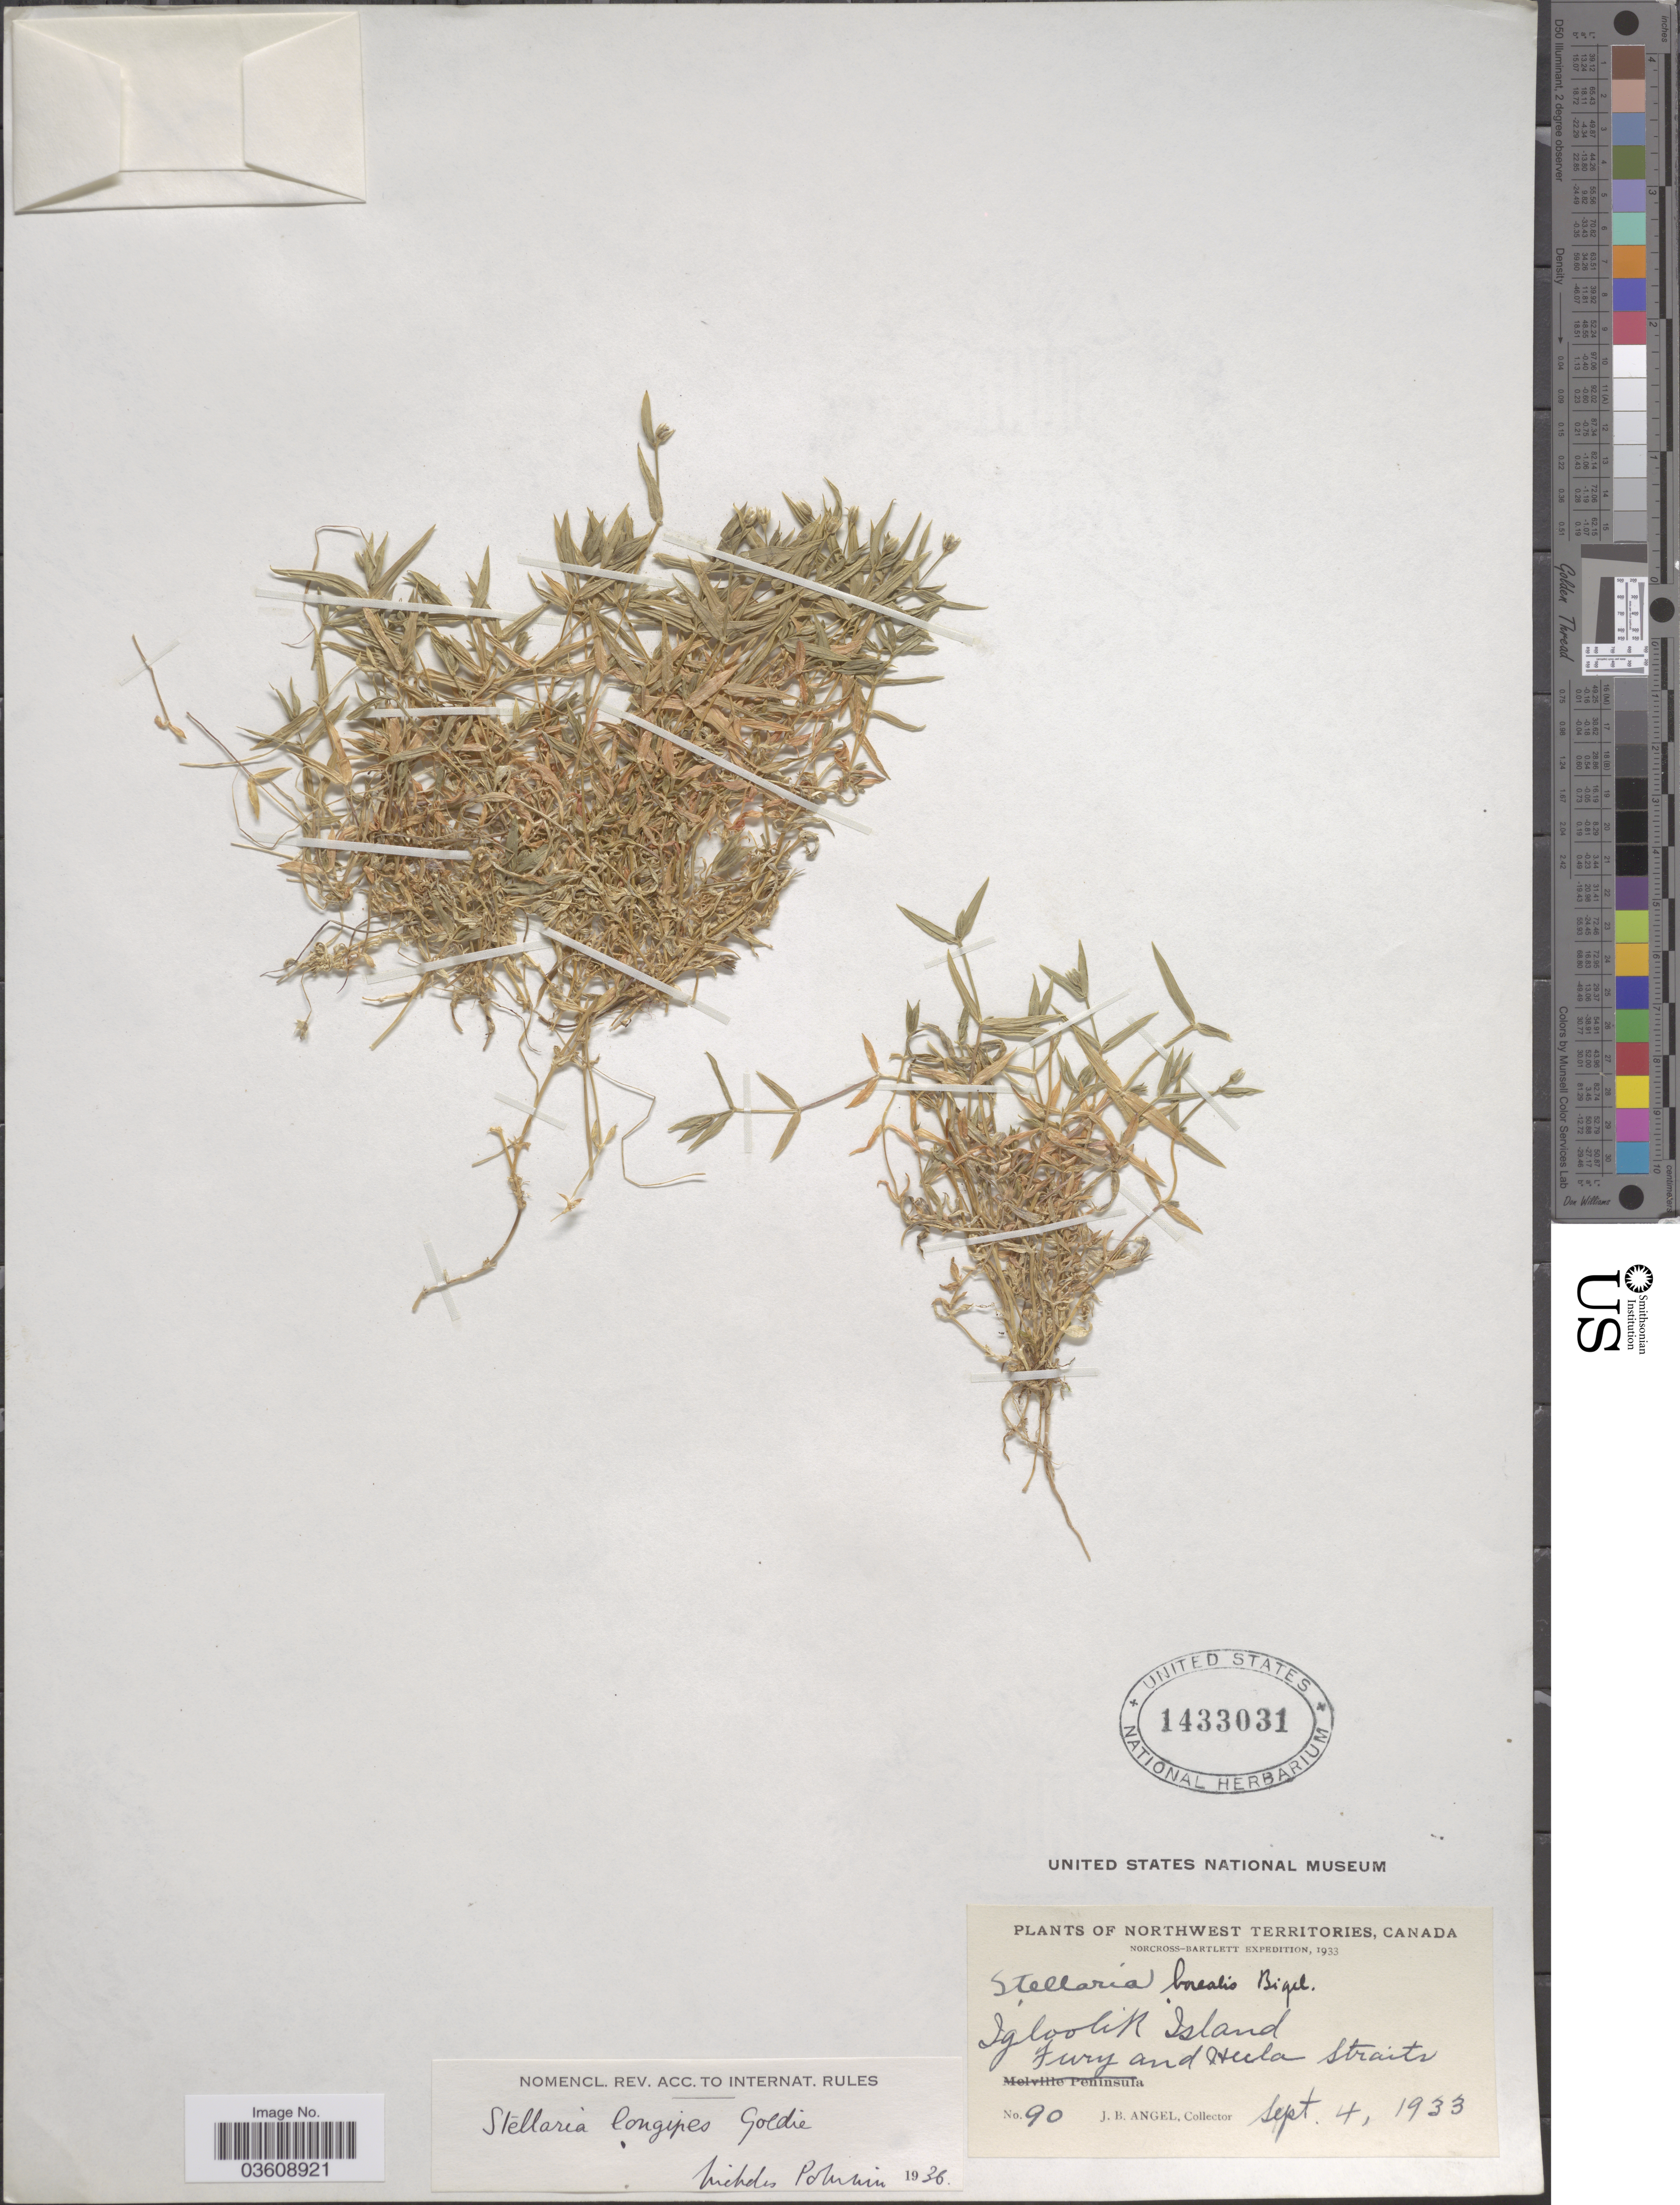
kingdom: Plantae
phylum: Tracheophyta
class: Magnoliopsida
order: Caryophyllales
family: Caryophyllaceae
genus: Stellaria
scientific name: Stellaria longipes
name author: Goldie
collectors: J. Angel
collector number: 90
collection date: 1933-09-04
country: Canada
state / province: Northwest Territories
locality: Igloolik Island. Fury and Hula Straits.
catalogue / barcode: US 1433031